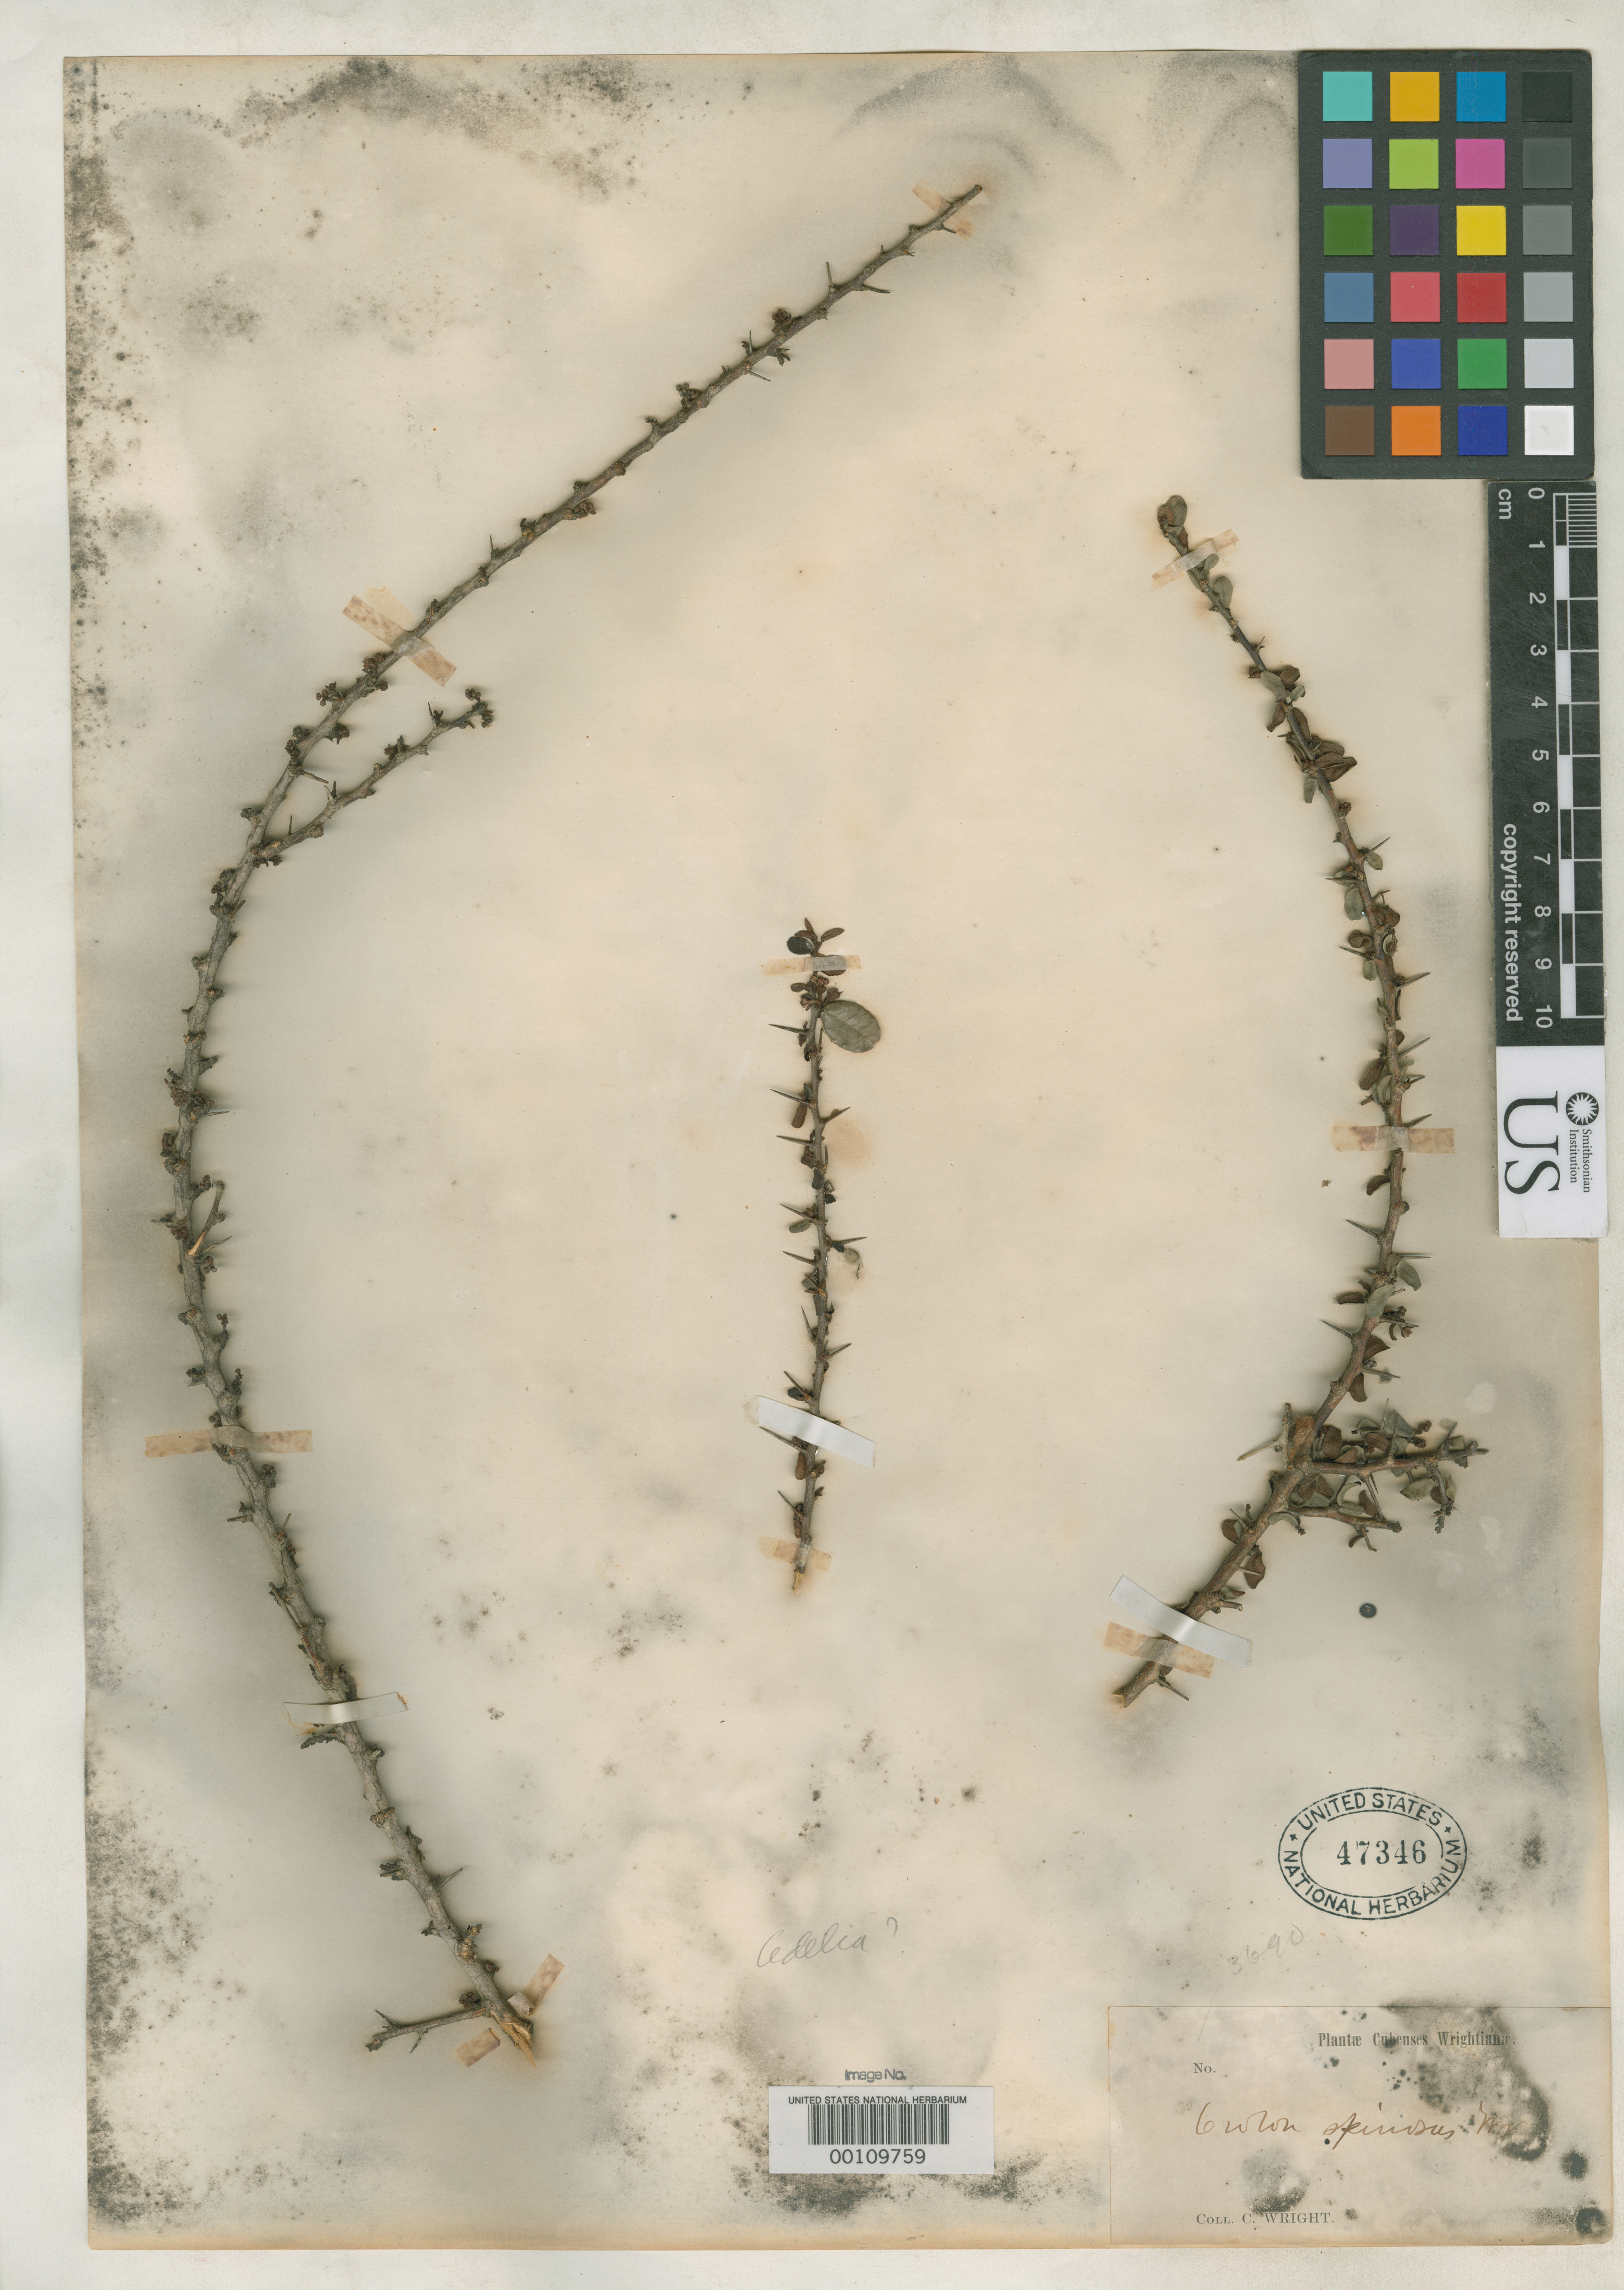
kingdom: Plantae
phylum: Tracheophyta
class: Magnoliopsida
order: Malpighiales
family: Euphorbiaceae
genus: Croton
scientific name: Croton spinosus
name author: C. Wright in Sauvalle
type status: Isotype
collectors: C. Wright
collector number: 3690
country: Cuba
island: Greater Antilles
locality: Gxajaibon, Bahia Honda.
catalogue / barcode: US 47346